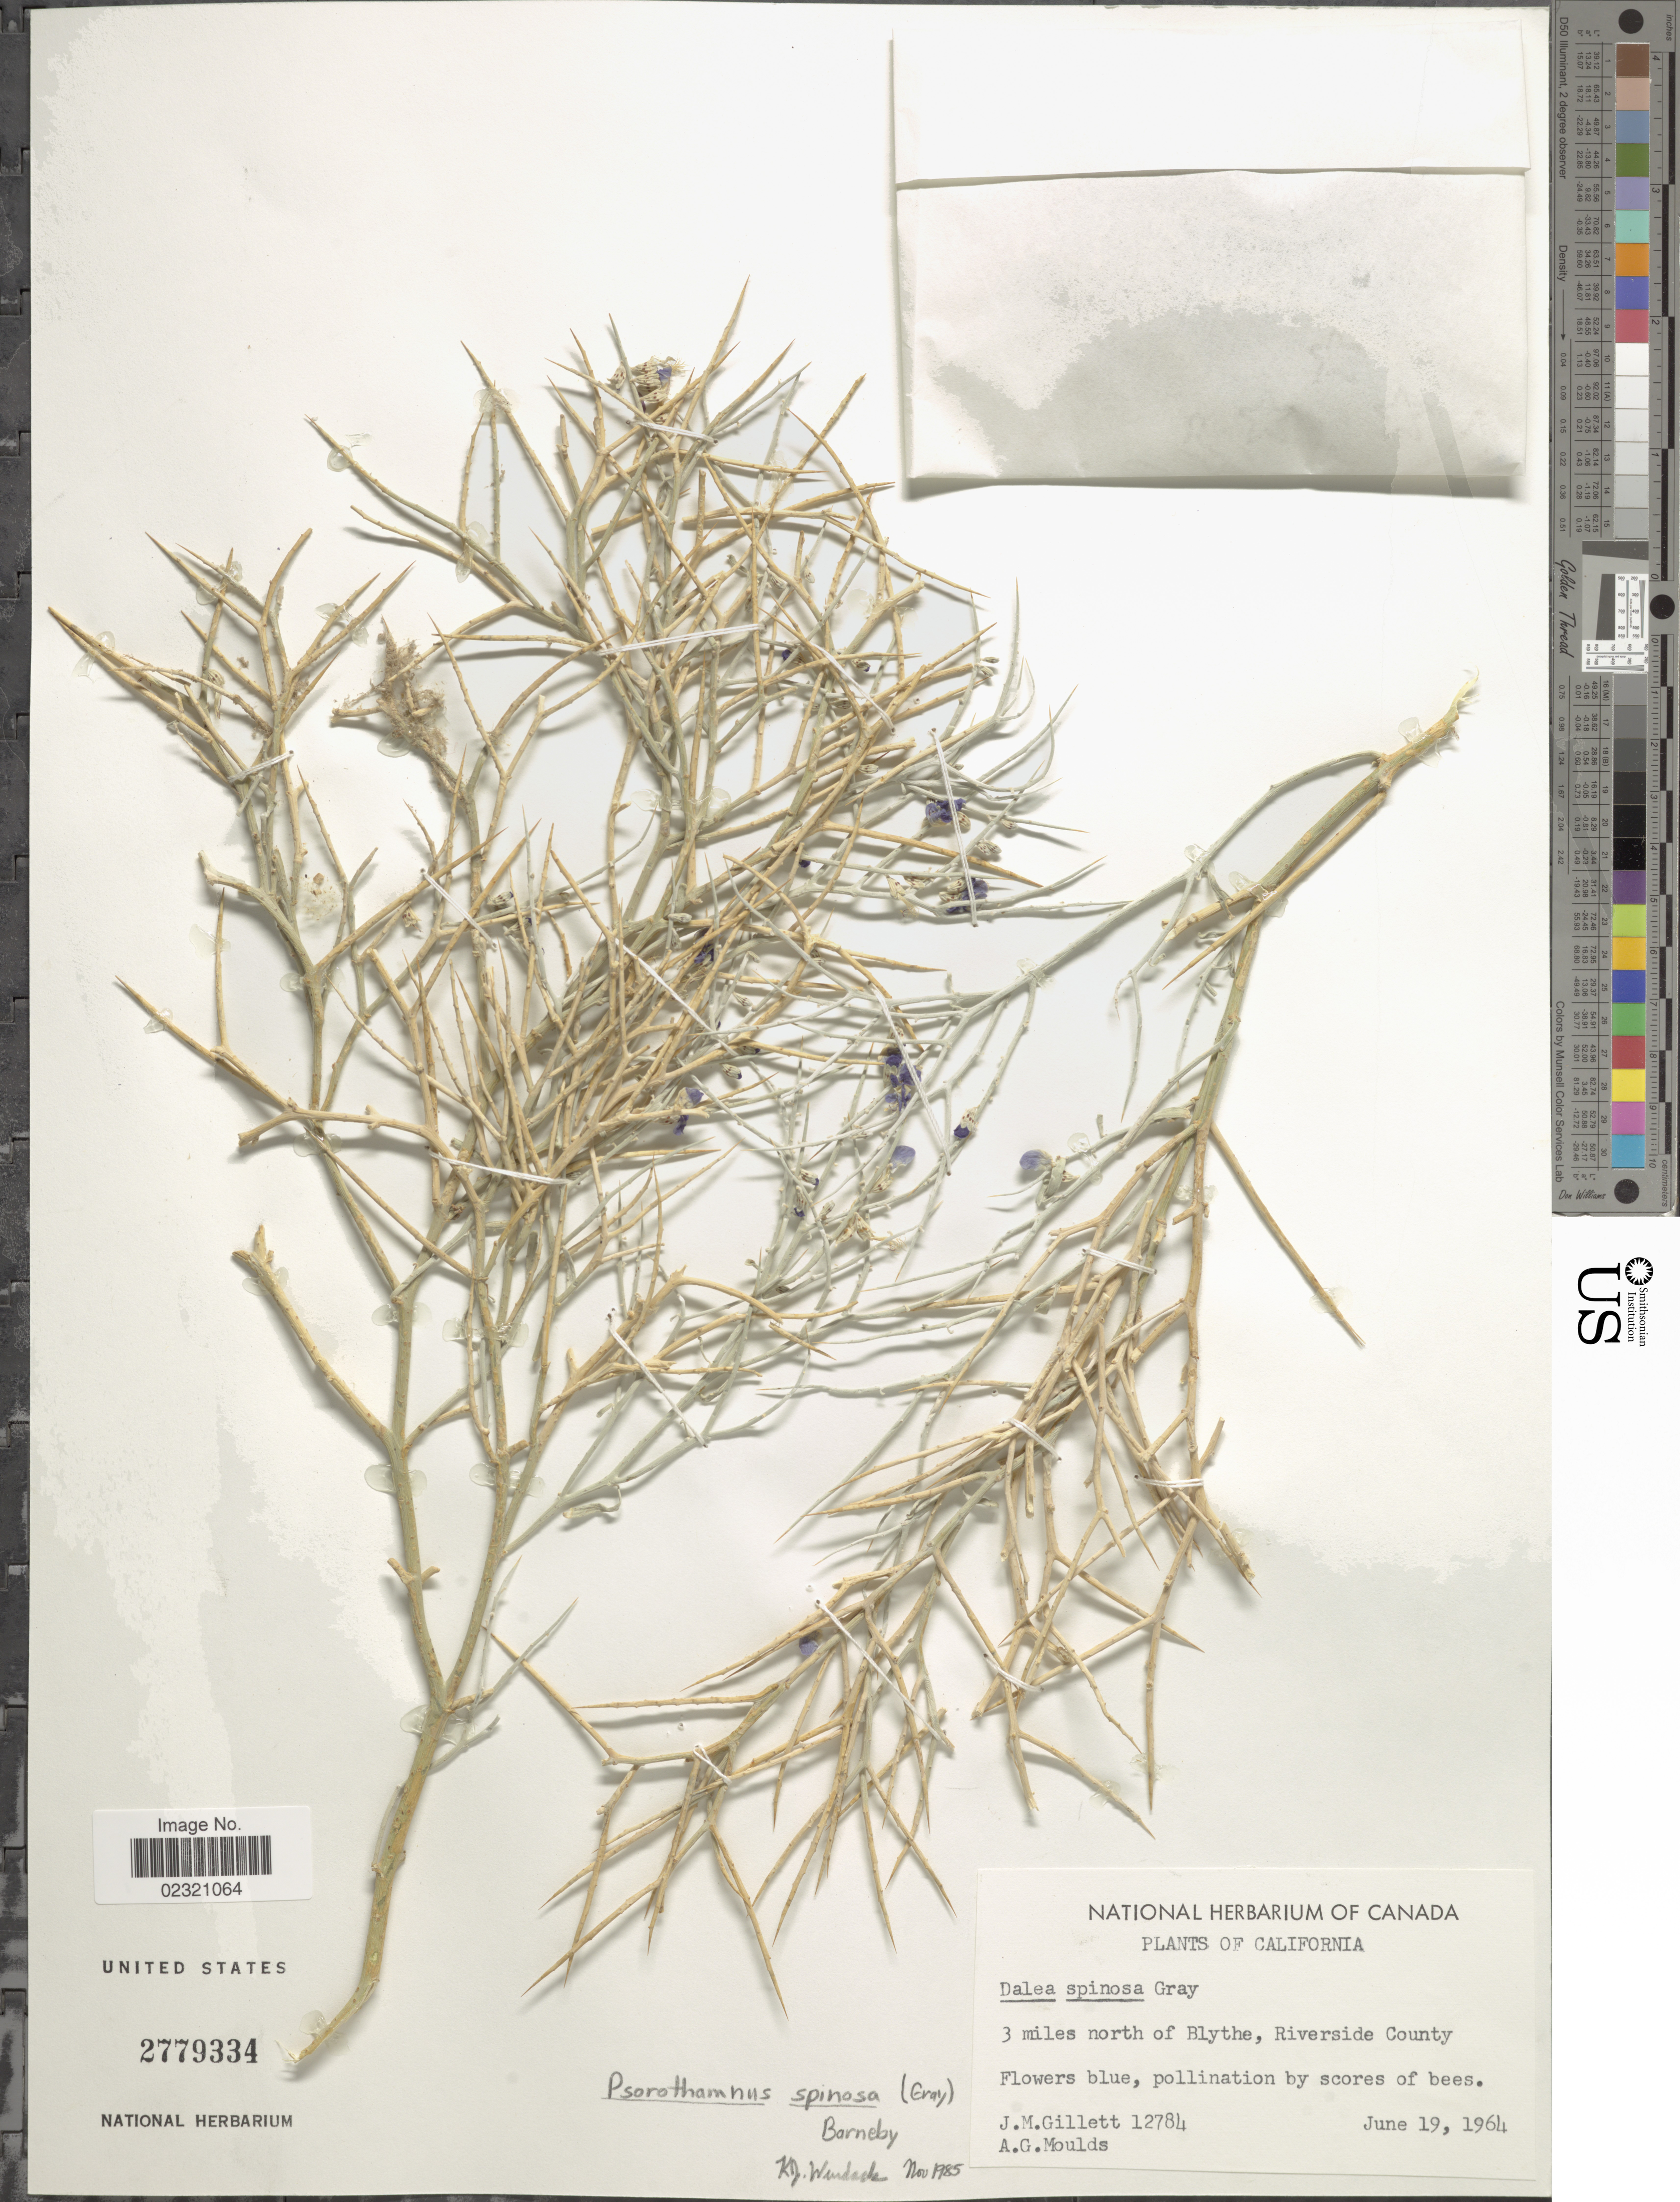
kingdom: Plantae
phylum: Tracheophyta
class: Magnoliopsida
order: Fabales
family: Fabaceae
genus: Psorothamnus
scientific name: Psorothamnus spinosus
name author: (A. Gray) Barneby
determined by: Wurdack, Kenneth J., (US), Smithsonian Institution - National Museum of Natural History (UNITED STATES)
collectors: J. M. Gillett & A. Moulds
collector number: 12784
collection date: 1964-06-19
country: United States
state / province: California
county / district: Riverside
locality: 3 miles north of Blythe, Riverside County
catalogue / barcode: US 2779334